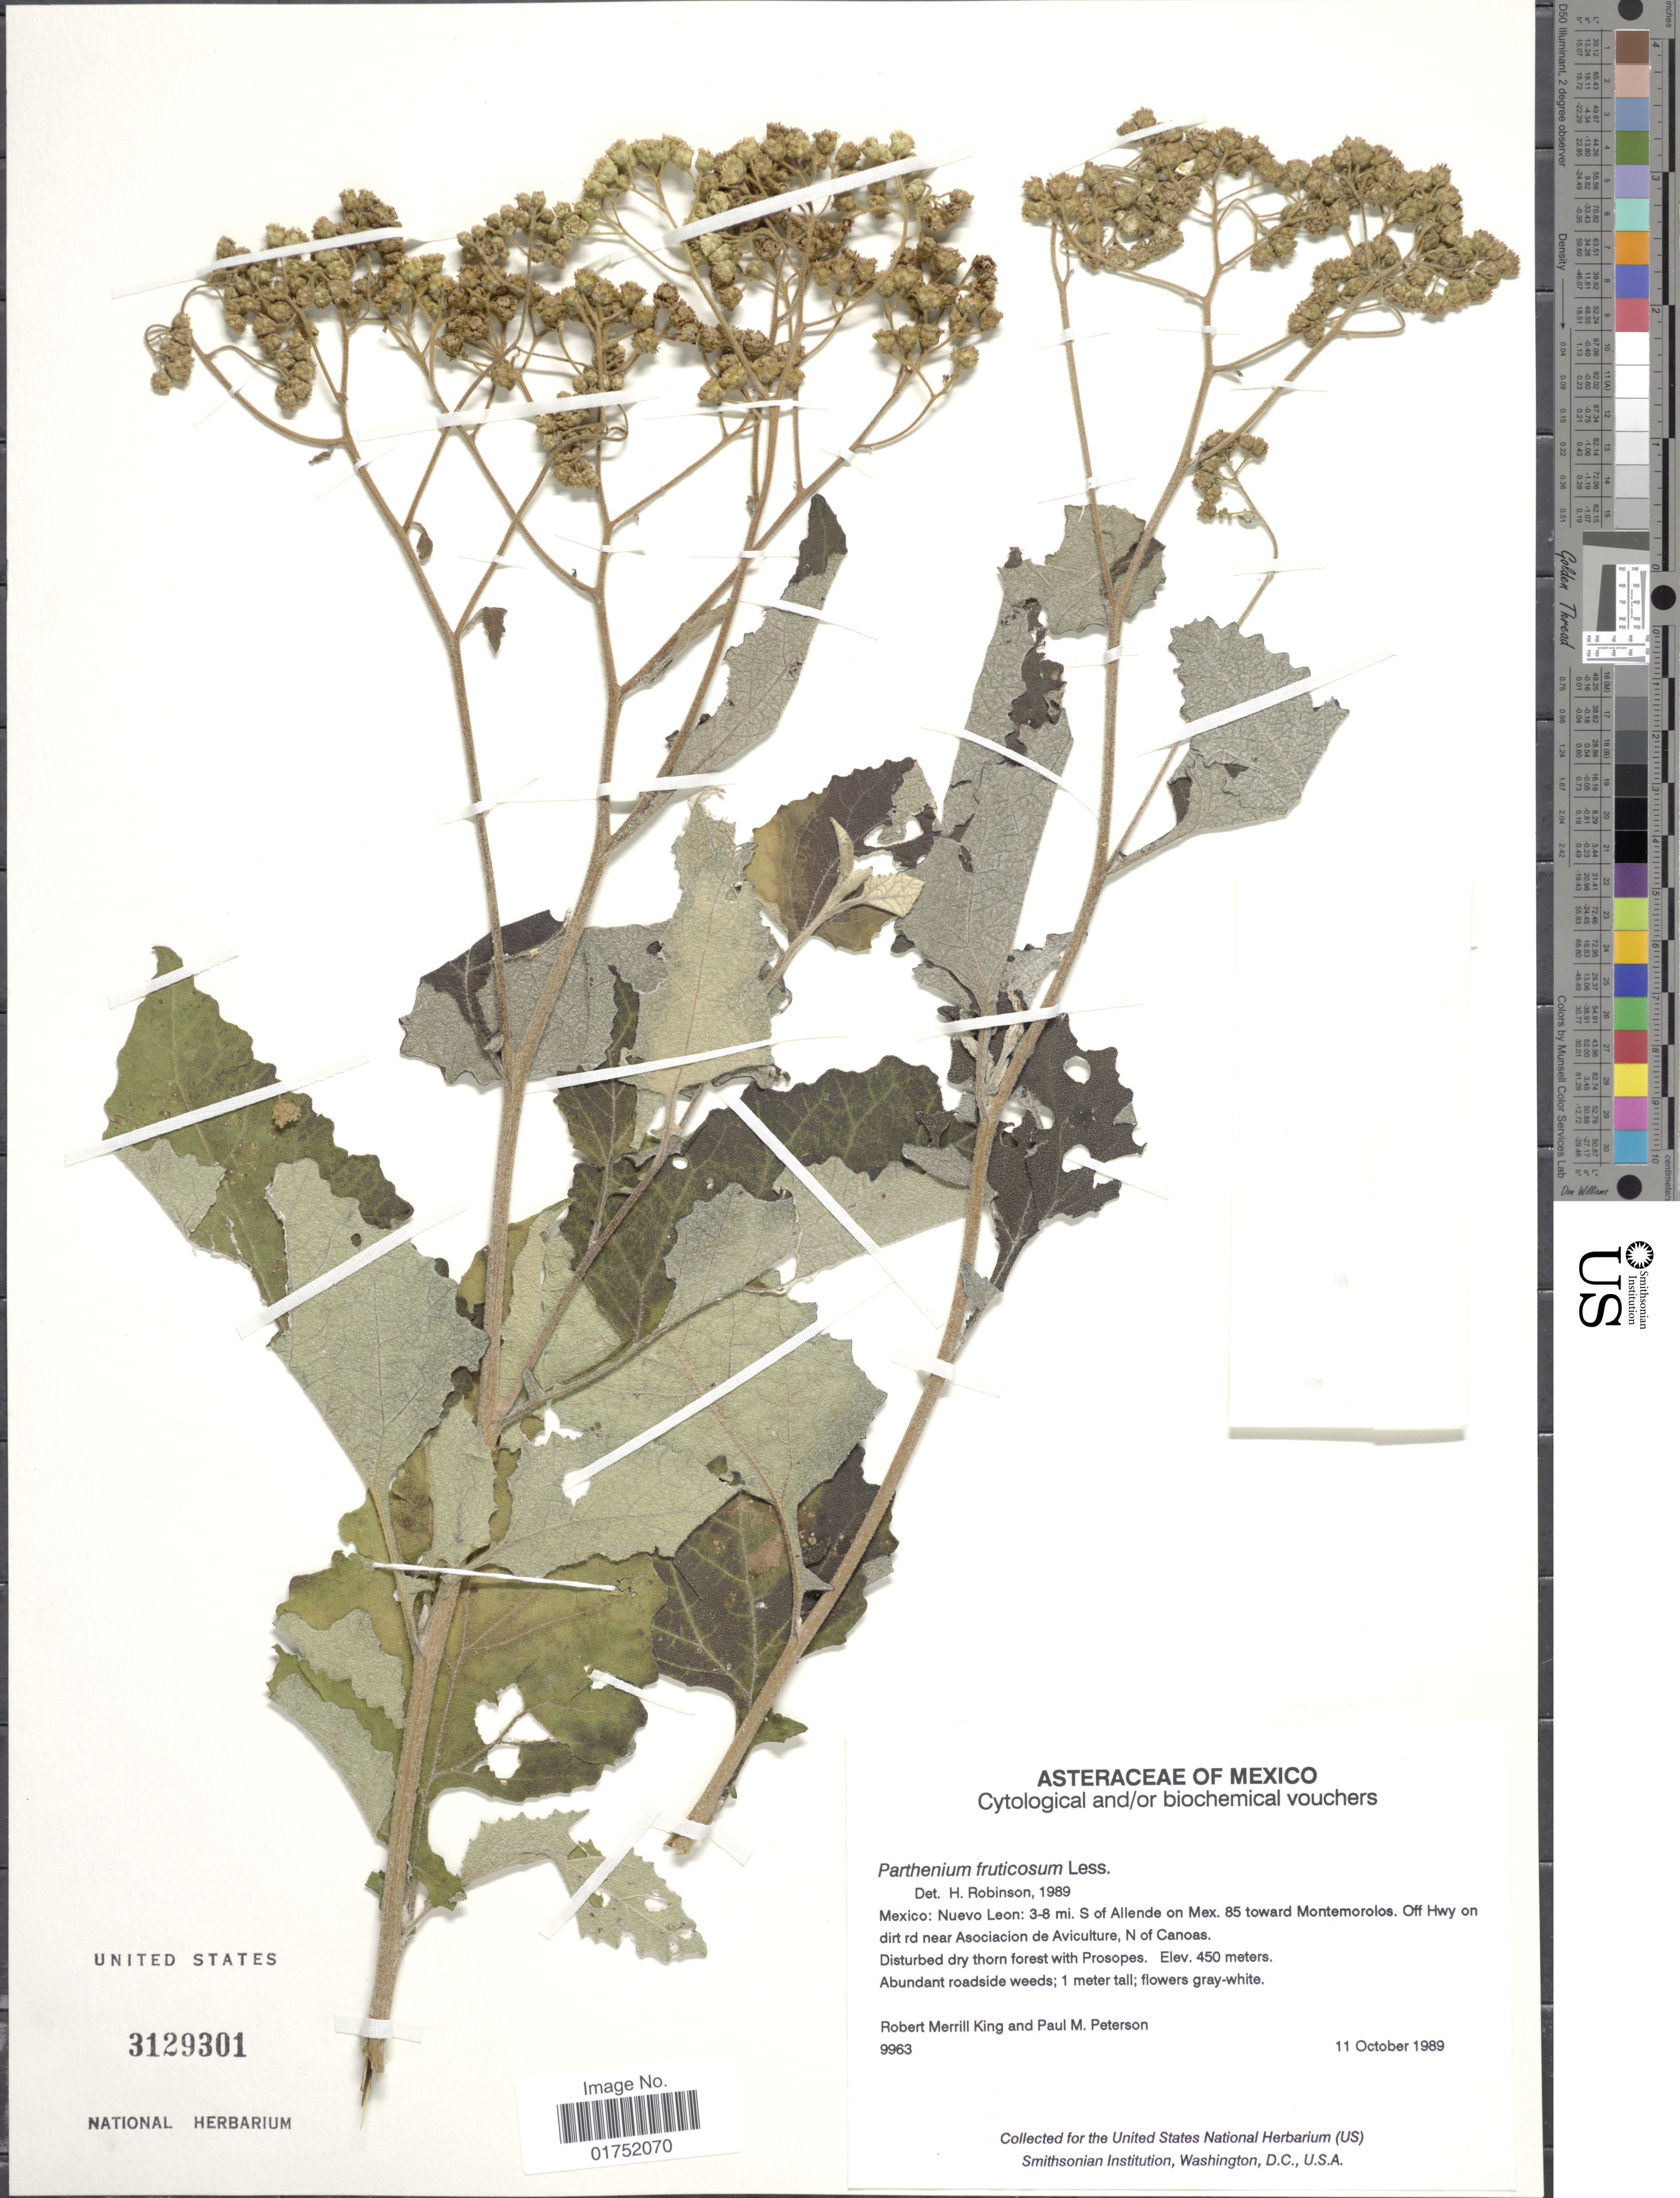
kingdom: Plantae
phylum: Tracheophyta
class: Magnoliopsida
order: Asterales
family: Asteraceae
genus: Parthenium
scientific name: Parthenium fruticosum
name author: Less.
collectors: R. M. King & P. M. Peterson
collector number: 9963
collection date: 1989-10-11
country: Mexico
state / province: Nuevo León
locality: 3-8 mi S of Allende on Mex. 85 toward Montemorolos, off Hwy on dirt rd near Asociacion de Aviculture, N of Canoas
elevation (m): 450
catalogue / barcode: US 3129301